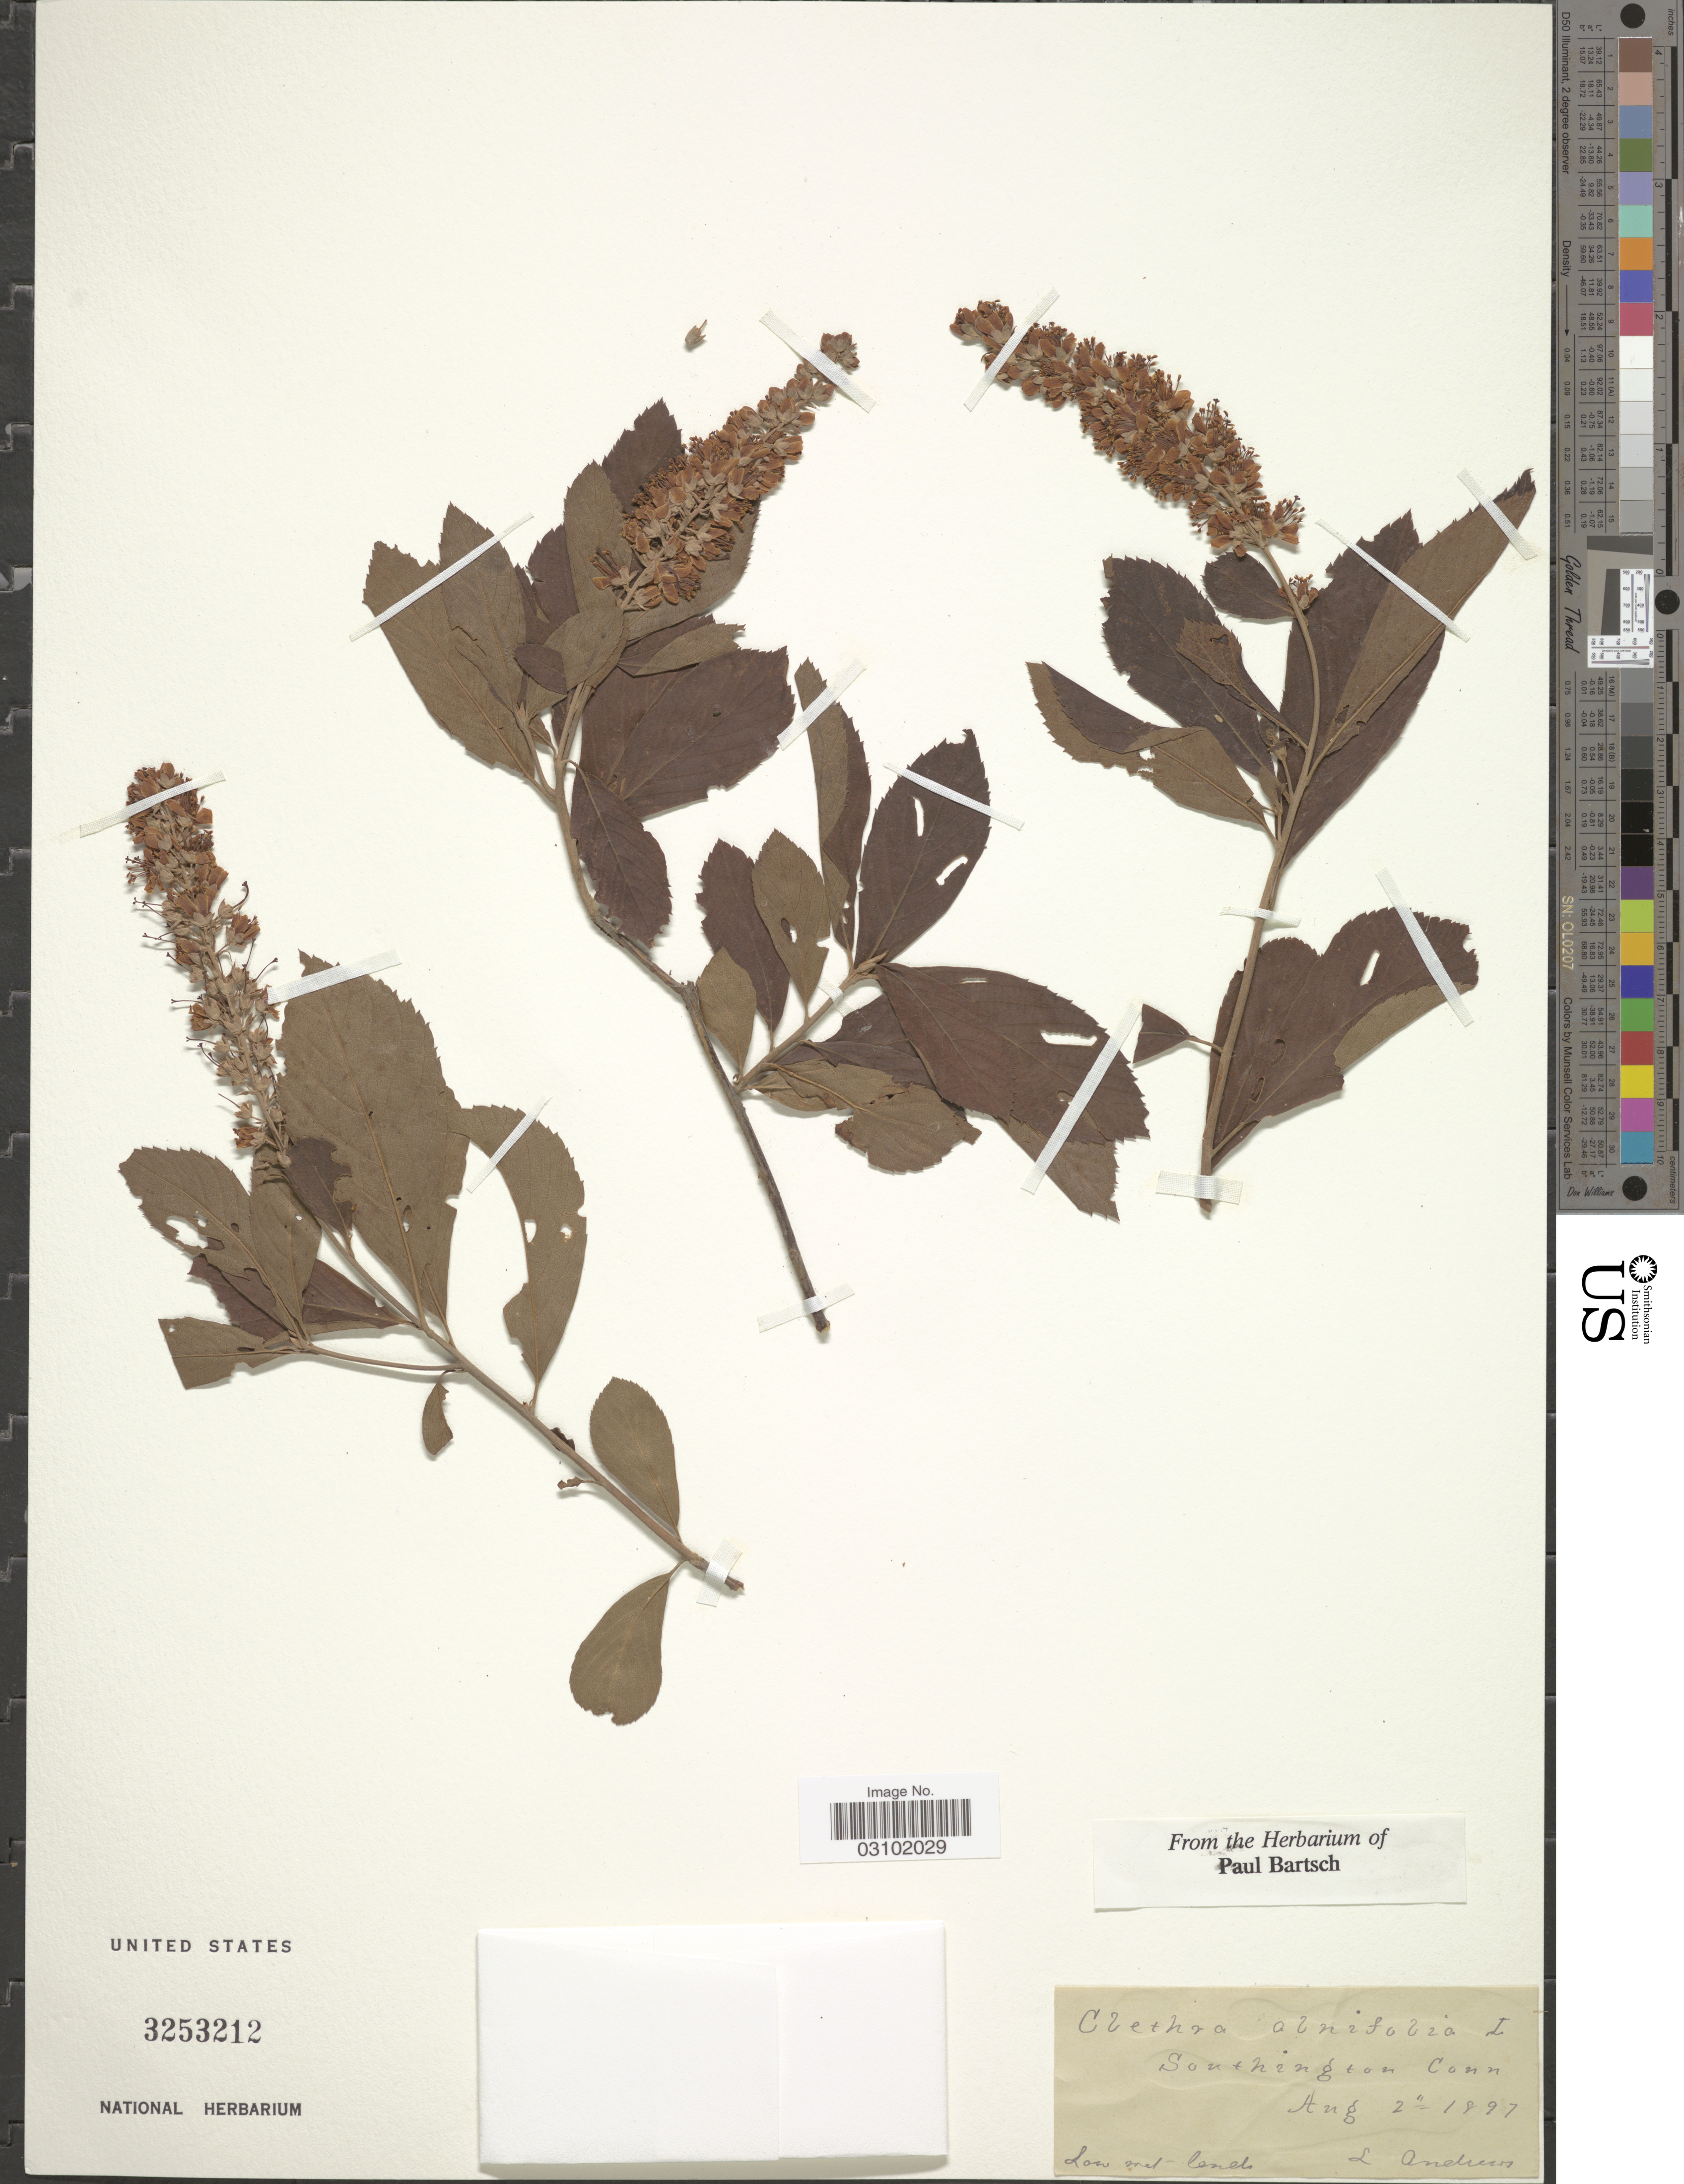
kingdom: Plantae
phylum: Tracheophyta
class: Magnoliopsida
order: Ericales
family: Clethraceae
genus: Clethra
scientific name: Clethra alnifolia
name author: L.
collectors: L. Anderson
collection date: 1897-08-02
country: United States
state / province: Connecticut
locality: Southington.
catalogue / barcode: US 3253212